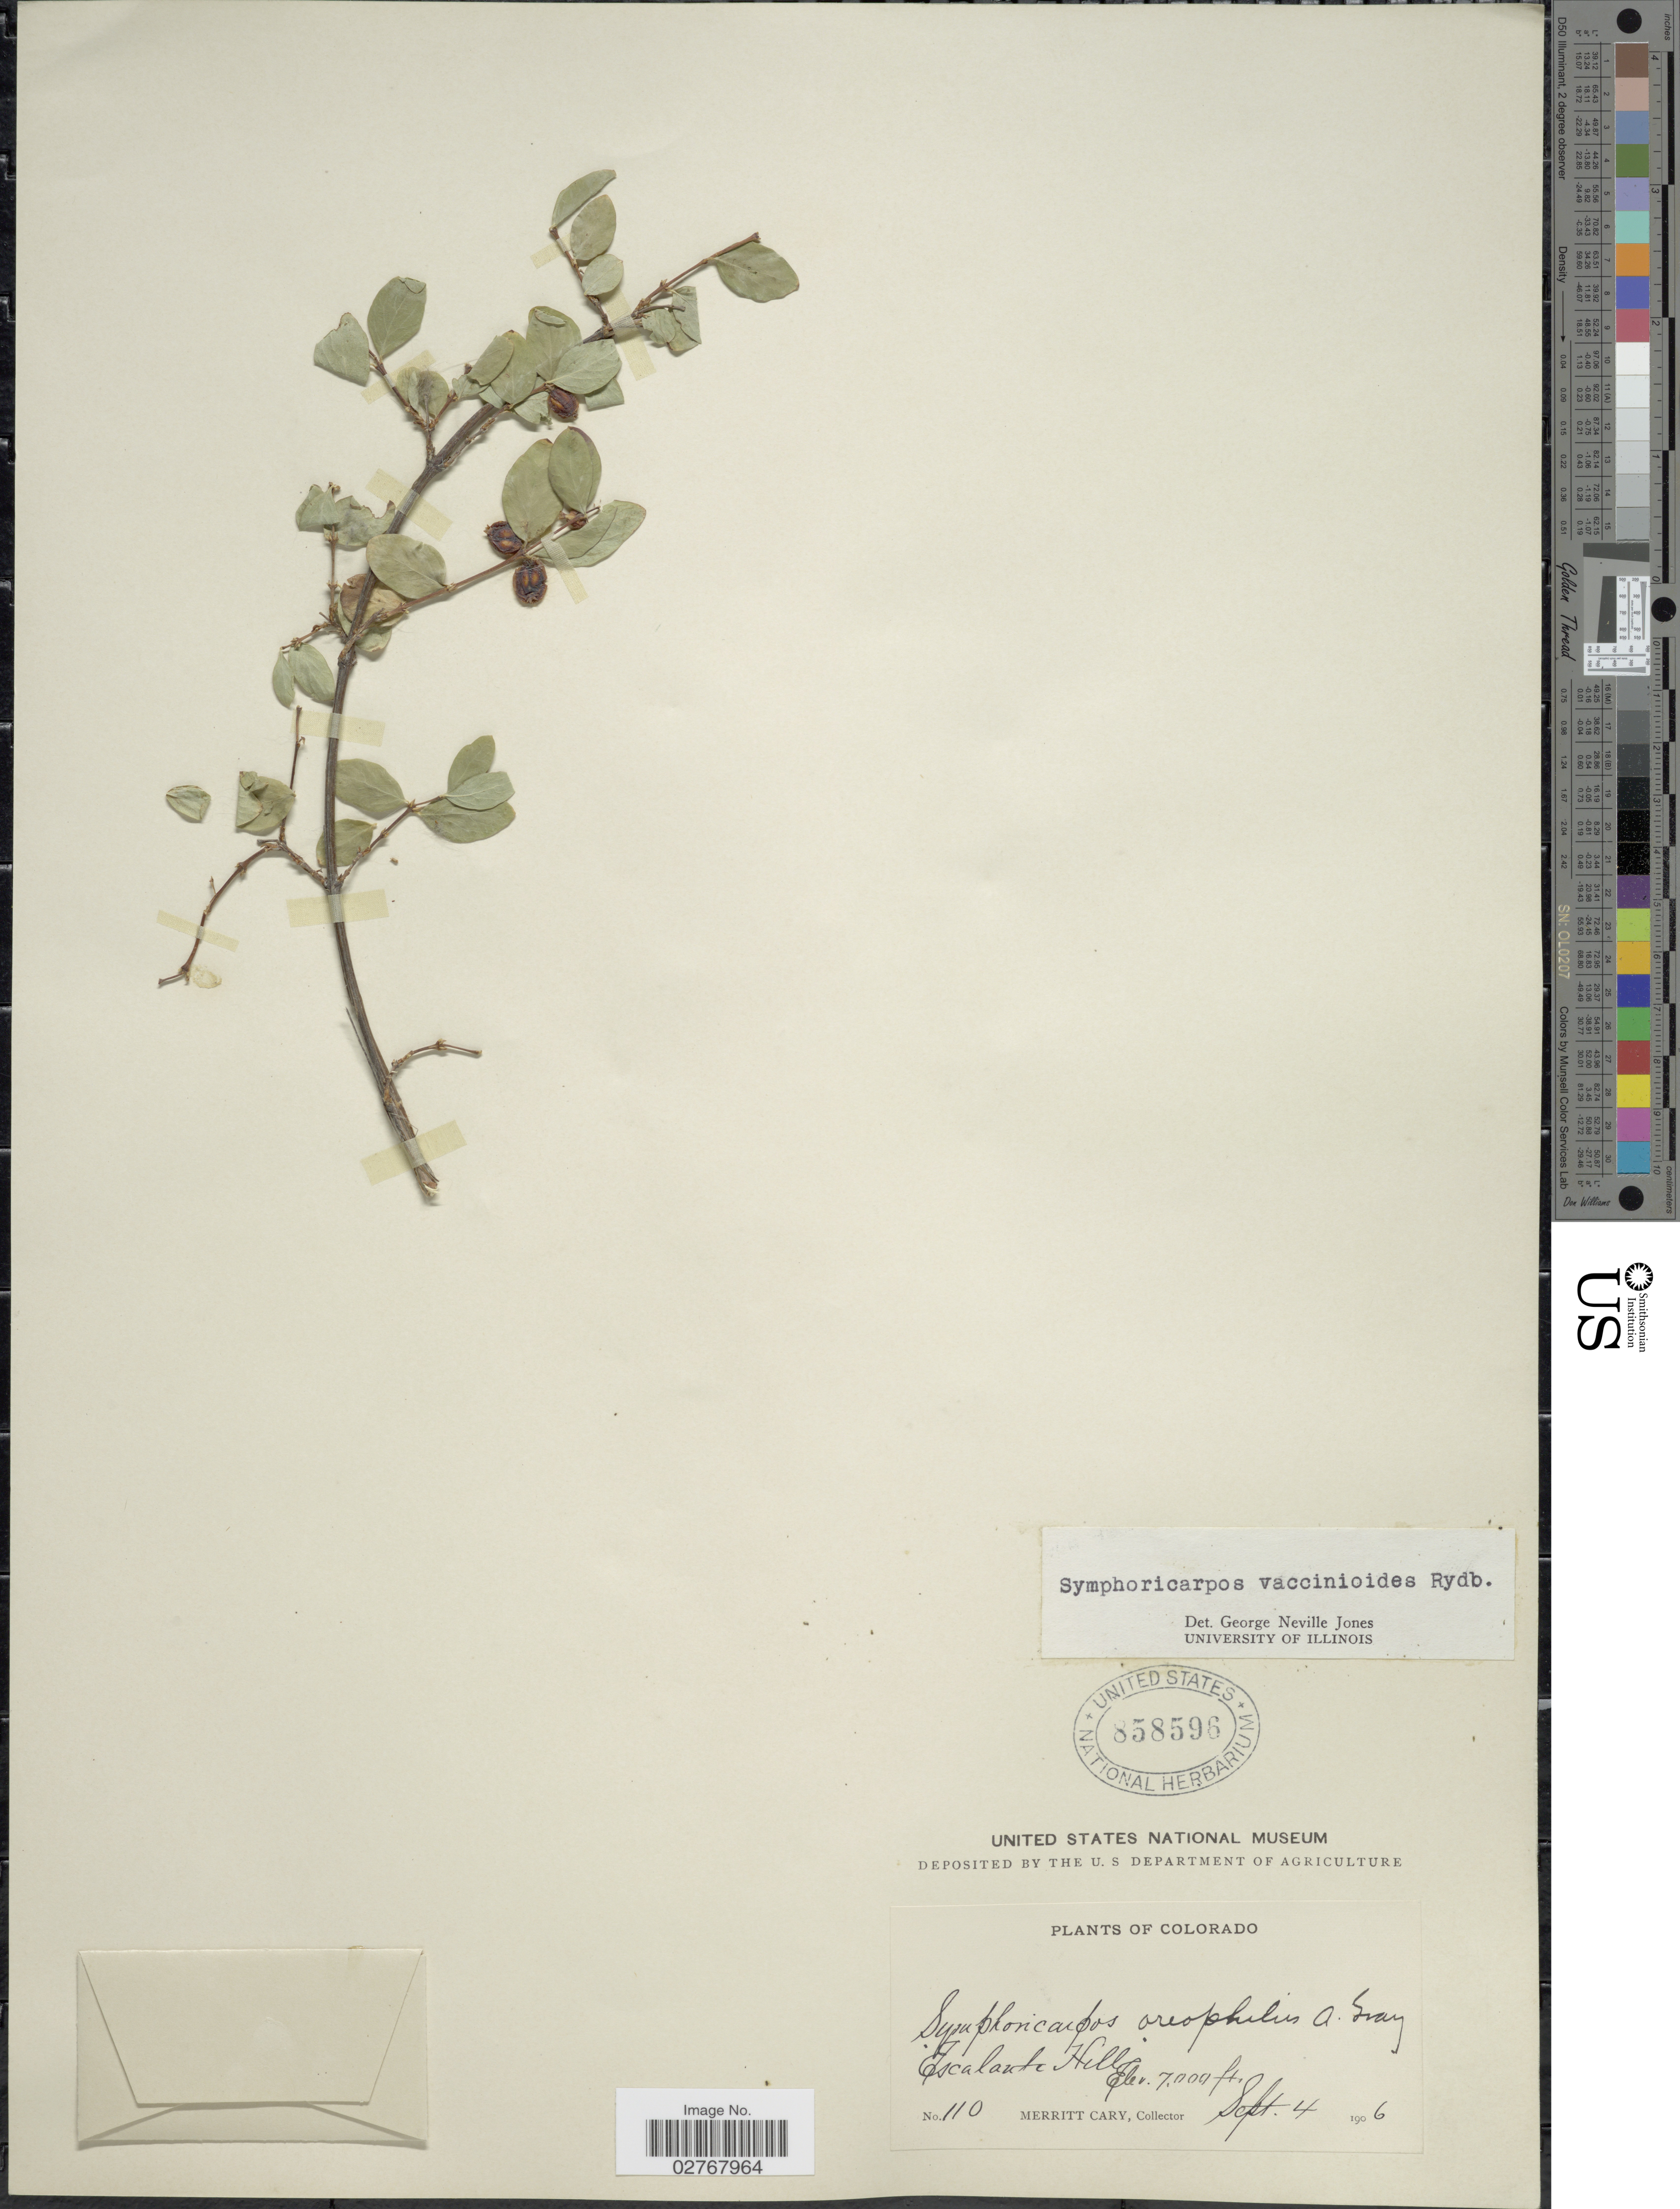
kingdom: Plantae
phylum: Tracheophyta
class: Magnoliopsida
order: Dipsacales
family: Caprifoliaceae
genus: Symphoricarpos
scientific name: Symphoricarpos vaccinioides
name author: Rydb.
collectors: M. Cary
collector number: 110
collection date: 1906-09-04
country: United States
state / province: Colorado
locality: Escalante Hills.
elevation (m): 2134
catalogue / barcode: US 858596